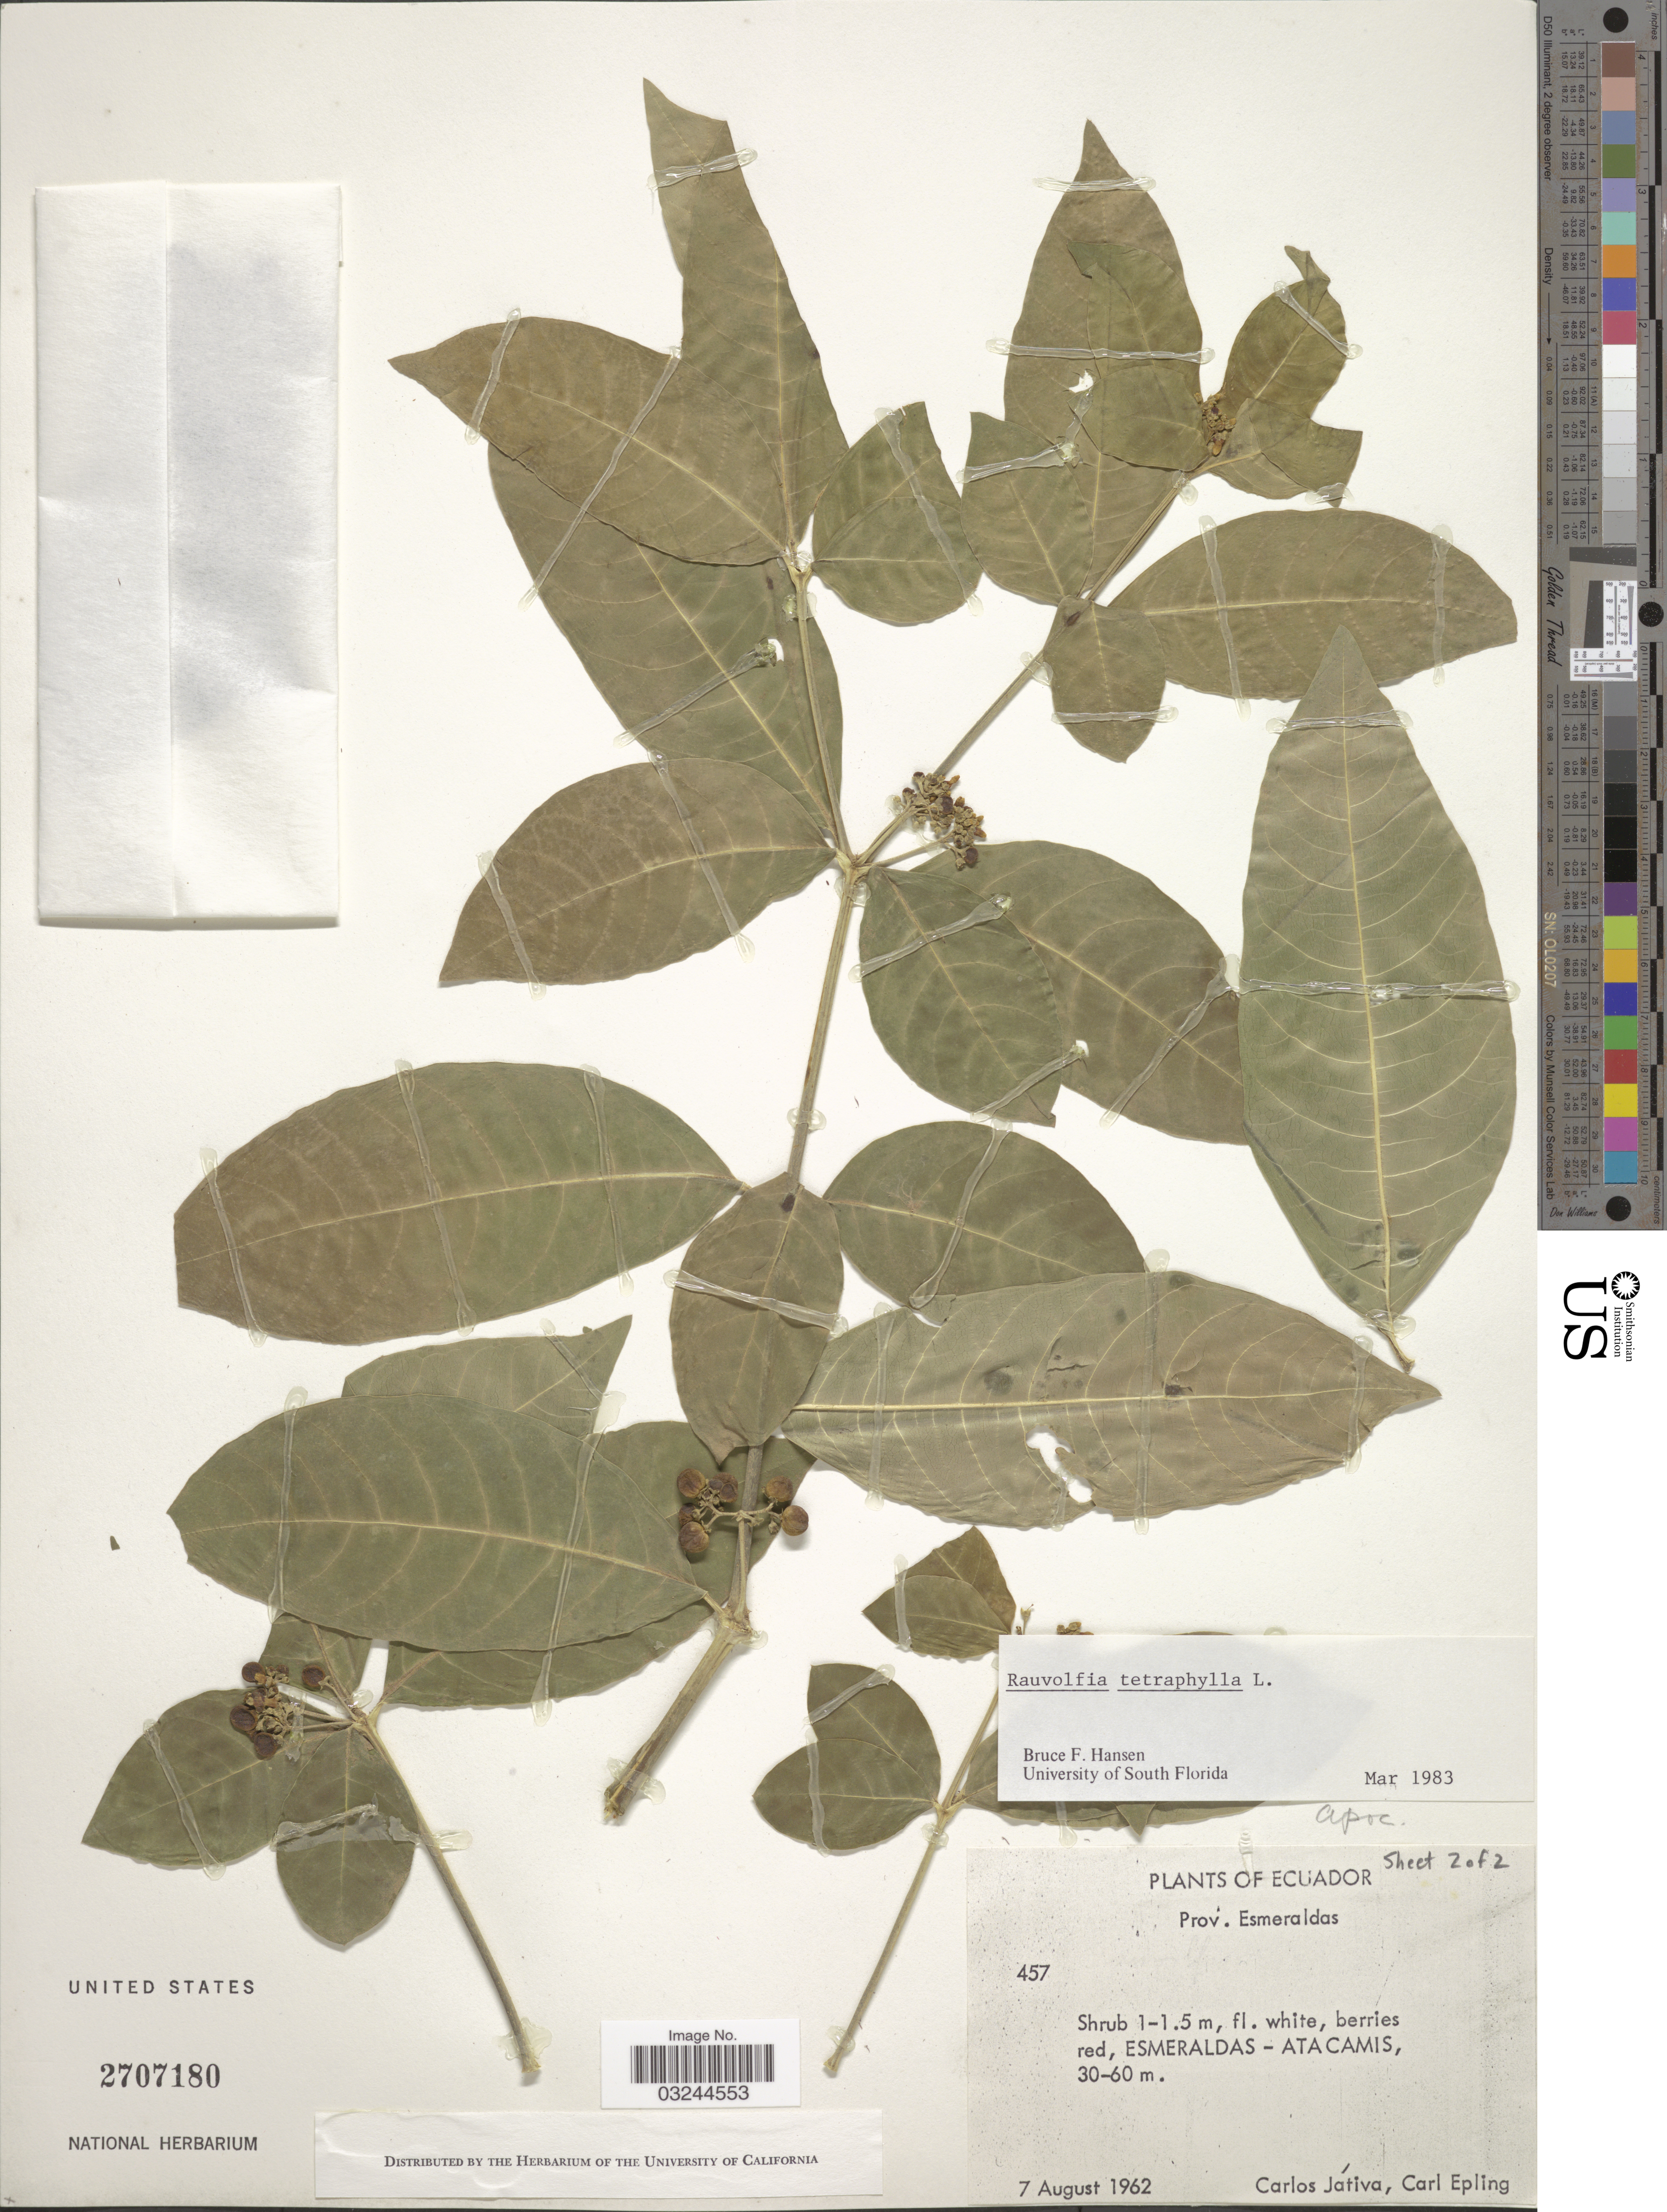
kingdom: Plantae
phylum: Tracheophyta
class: Magnoliopsida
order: Gentianales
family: Apocynaceae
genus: Rauvolfia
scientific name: Rauvolfia tetraphylla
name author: L.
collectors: C. D. Játiva & C. C. Epling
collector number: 457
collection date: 1962-08-07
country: Ecuador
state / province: Esmeraldas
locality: Atacamis.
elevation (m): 30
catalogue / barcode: US 2707180